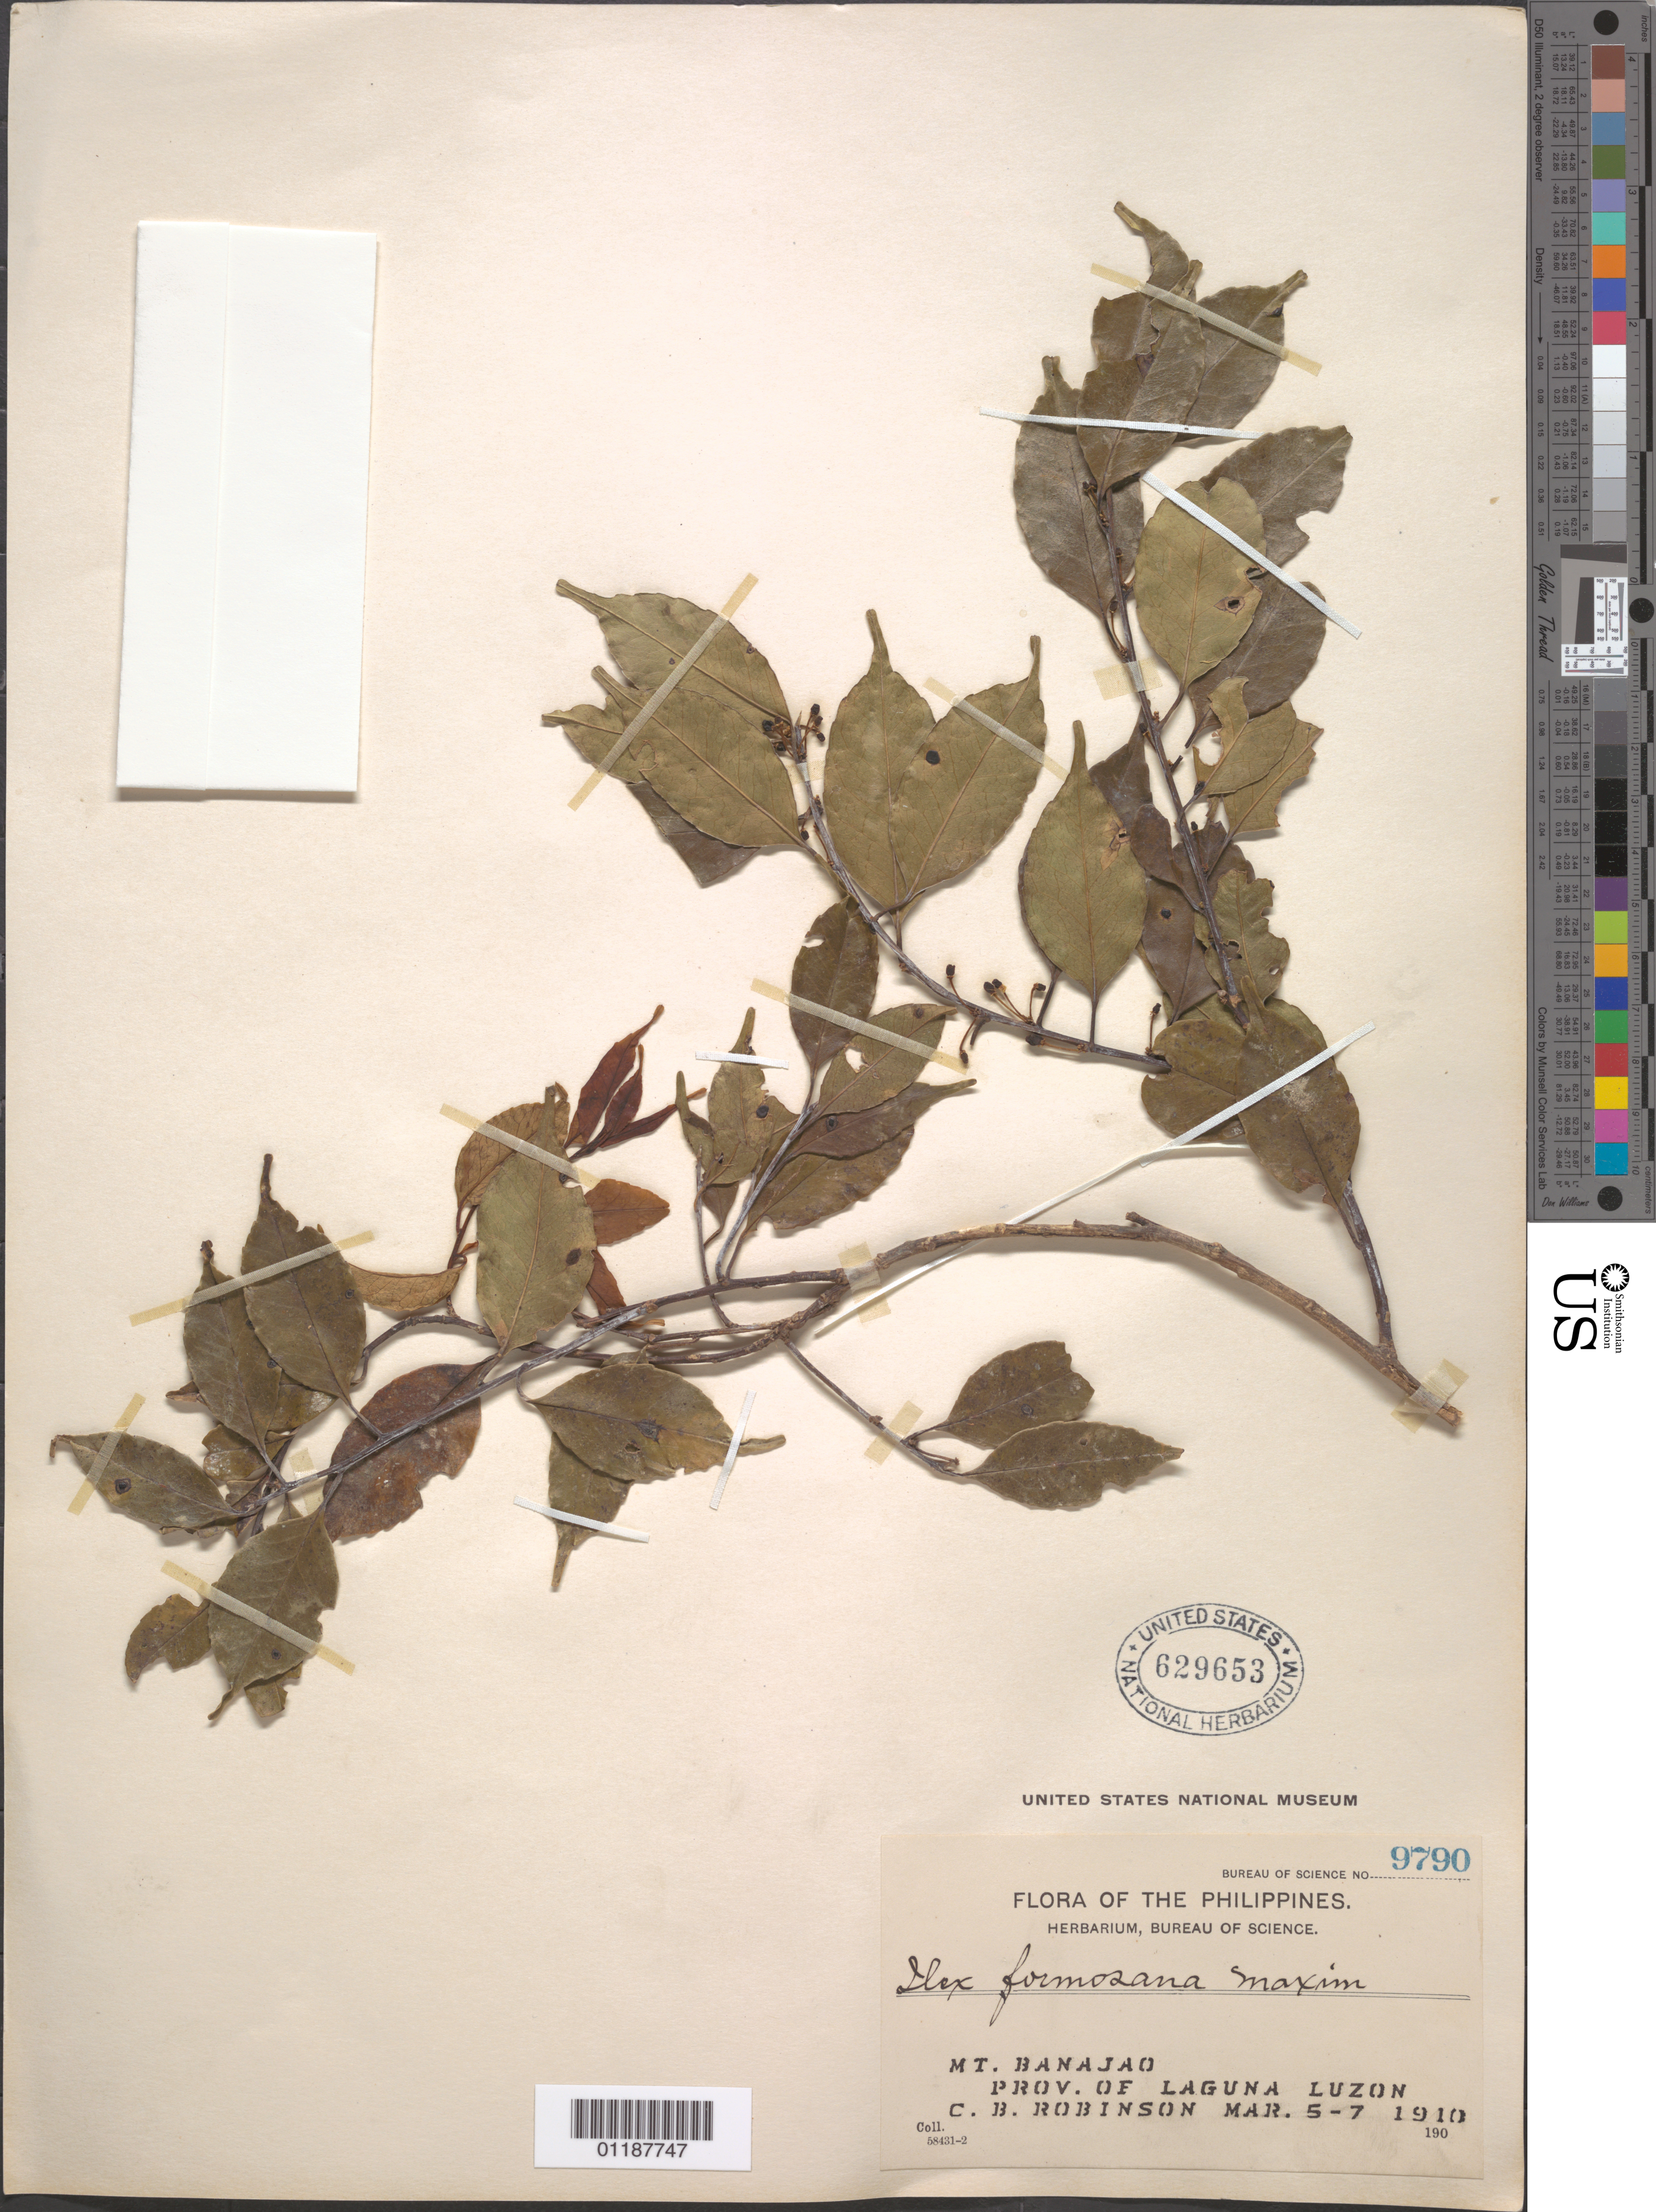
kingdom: Plantae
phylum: Tracheophyta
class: Magnoliopsida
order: Aquifoliales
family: Aquifoliaceae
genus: Ilex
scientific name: Ilex formosana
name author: Maxim.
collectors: C. Robinson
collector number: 9790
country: Philippines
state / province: Calabarzon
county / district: Laguna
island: Luzon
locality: Mt. Banajao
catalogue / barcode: US 629653